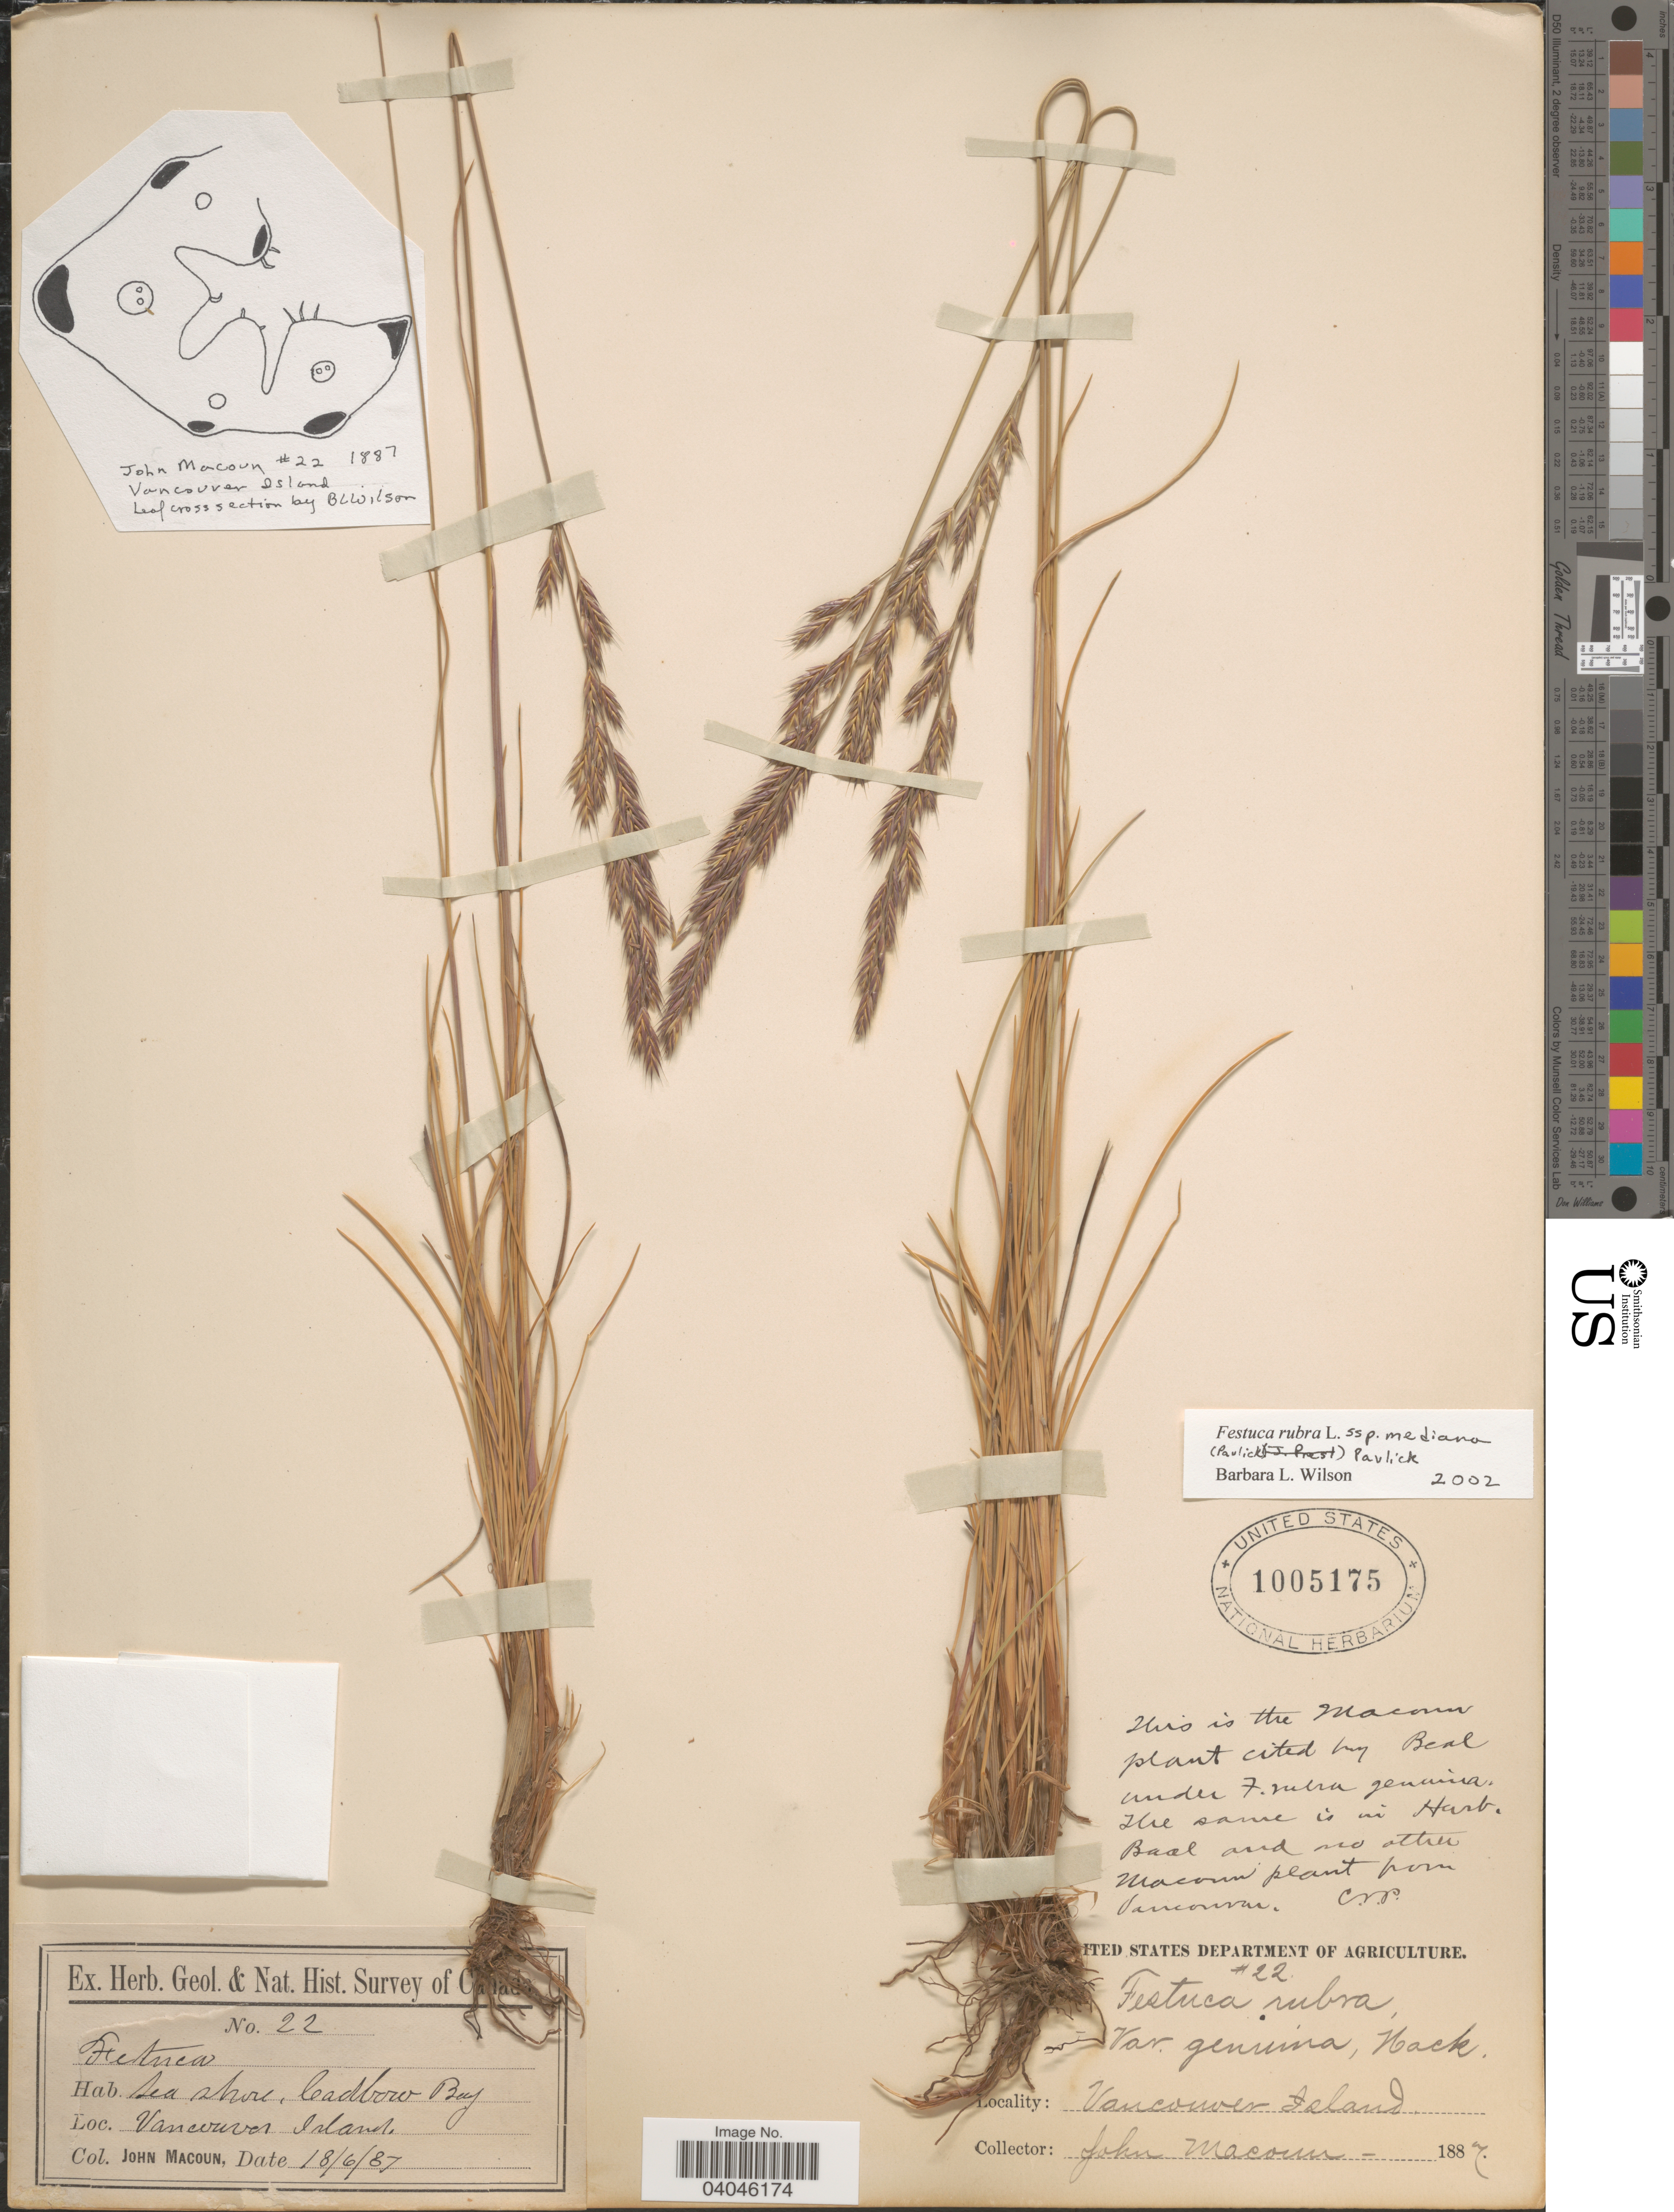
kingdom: Plantae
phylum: Tracheophyta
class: Liliopsida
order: Poales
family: Poaceae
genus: Festuca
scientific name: Festuca rubra subsp. mediana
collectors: J. Macoun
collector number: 22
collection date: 1887-06-18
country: Canada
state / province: British Columbia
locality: Vancouver Island. Sea shore, Cadboro Bay.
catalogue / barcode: US 1005175